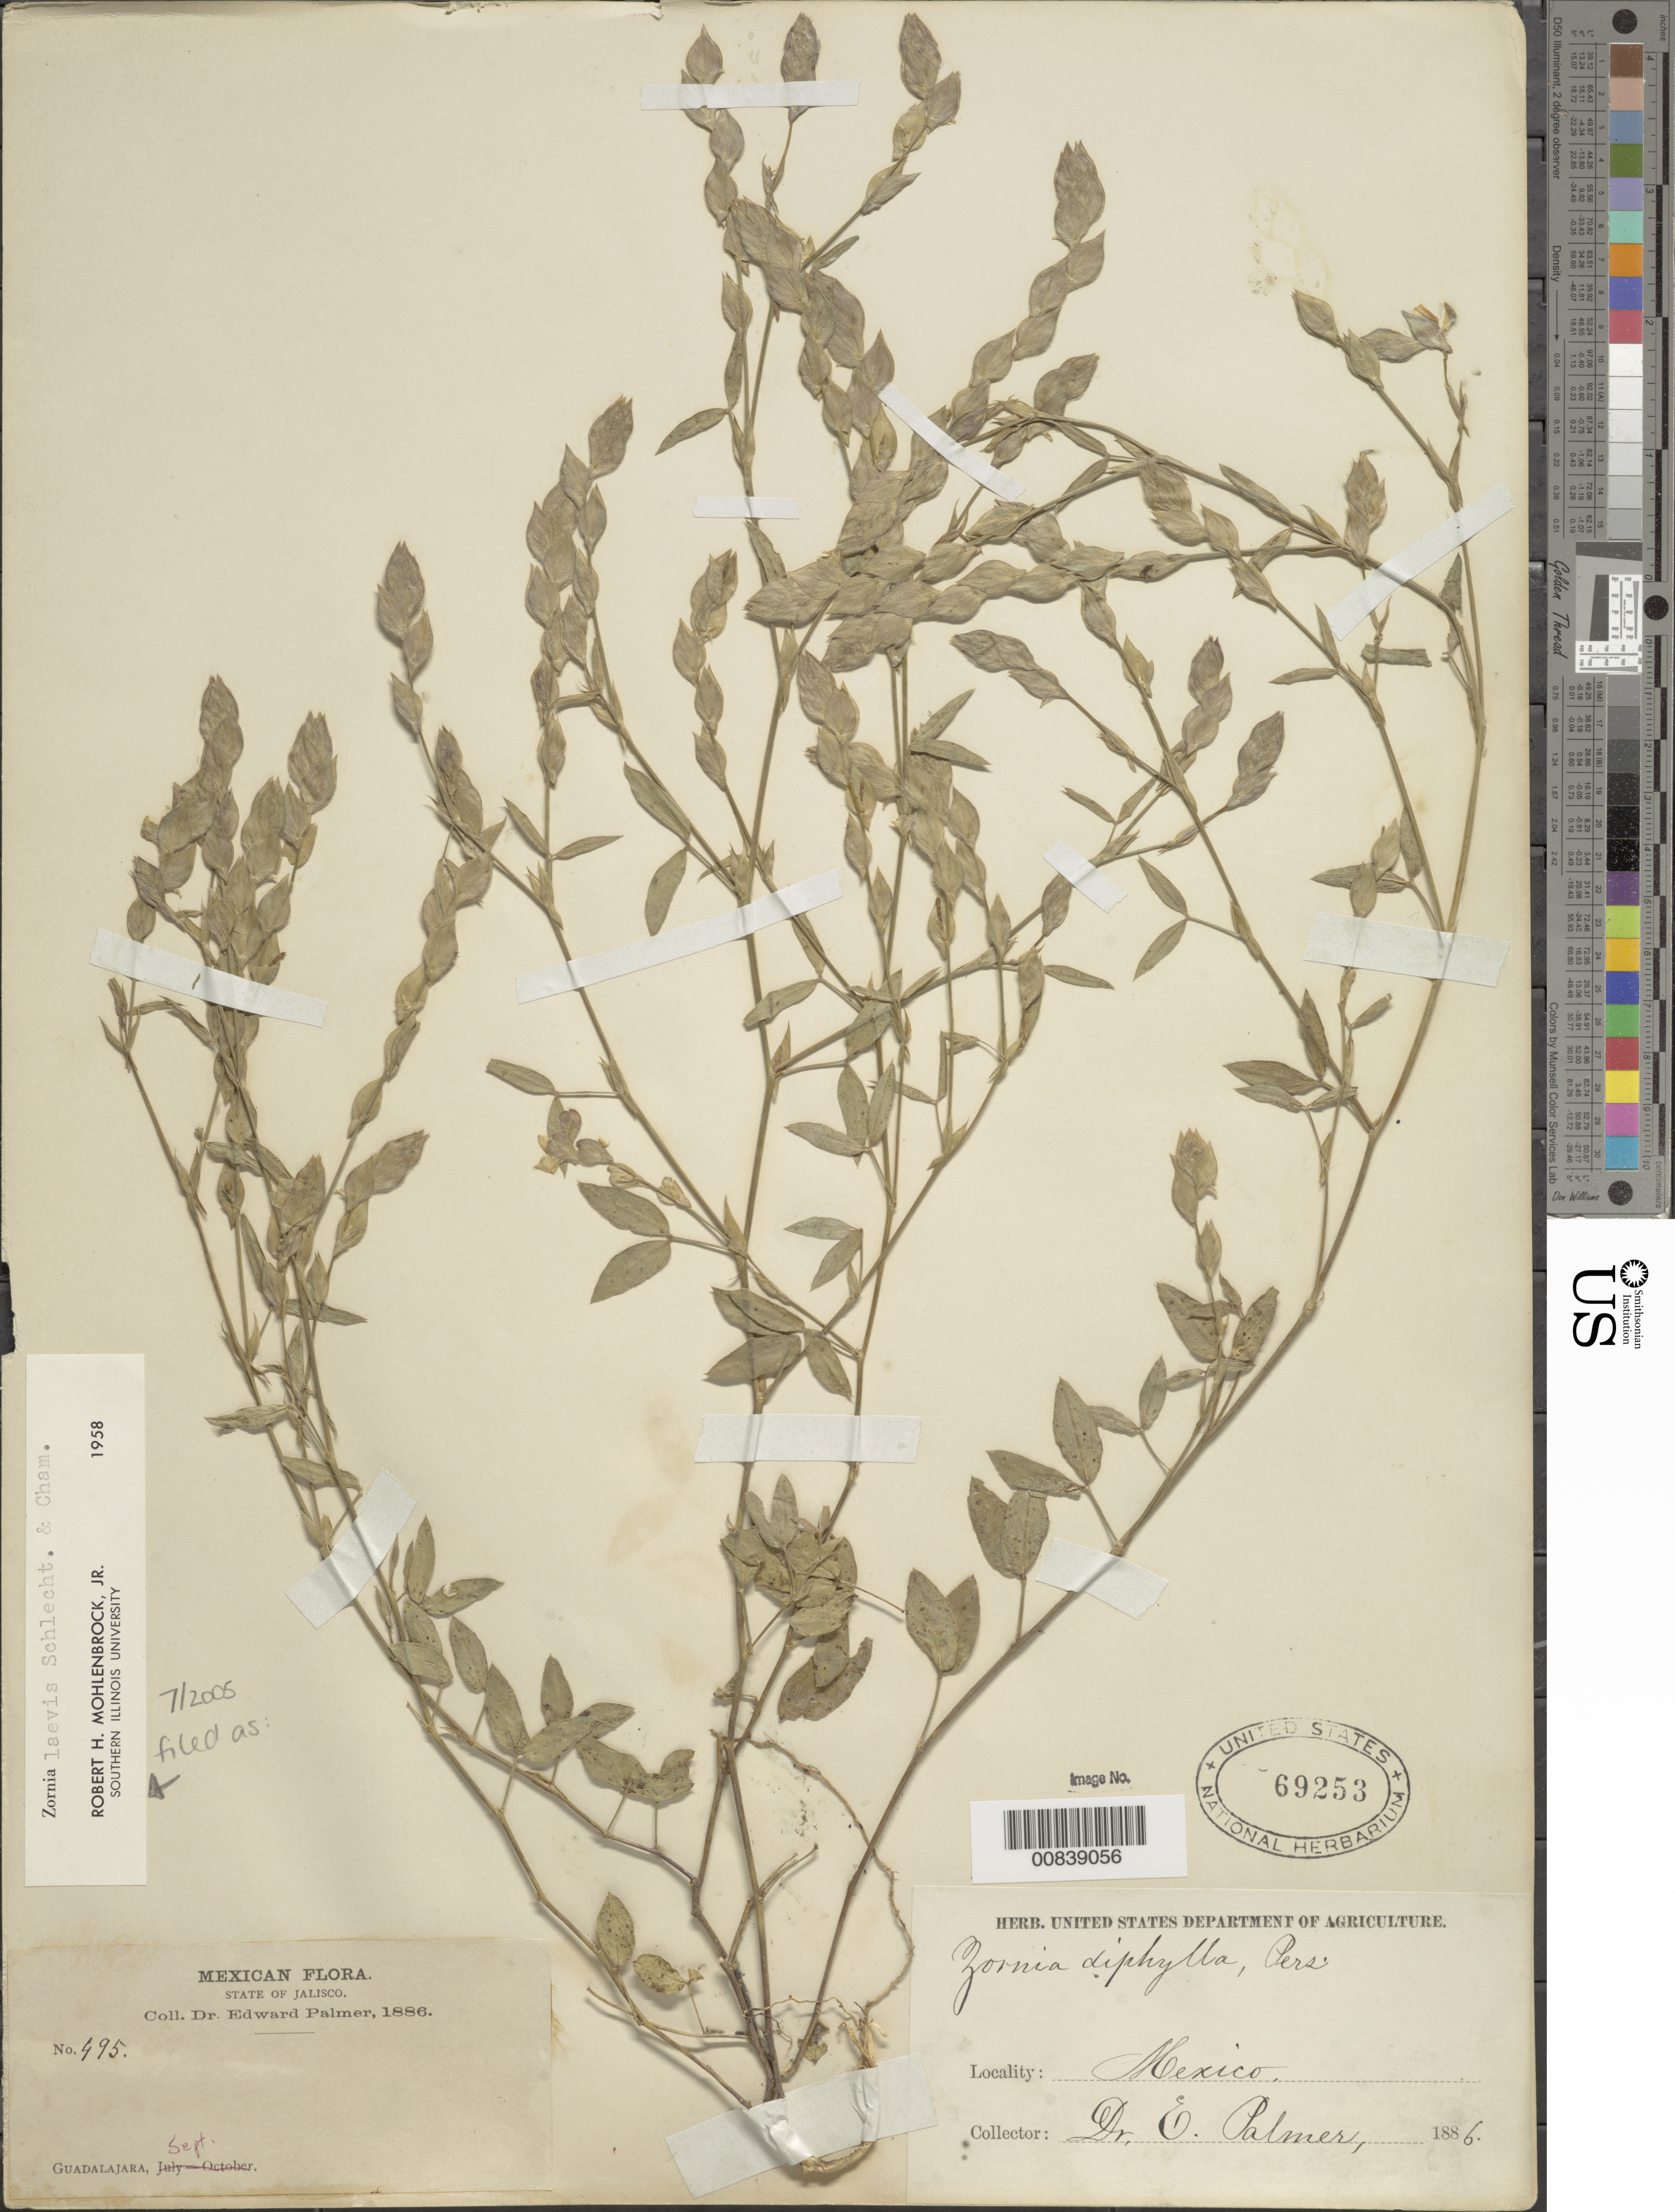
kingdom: Plantae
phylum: Tracheophyta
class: Magnoliopsida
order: Fabales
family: Fabaceae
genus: Zornia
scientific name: Zornia laevis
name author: Cham. & Schltdl.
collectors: E. Palmer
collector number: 495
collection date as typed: Sep 1886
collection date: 1886-09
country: Mexico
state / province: Jalisco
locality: Guadalajara, Jalisco.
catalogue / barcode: US 69253